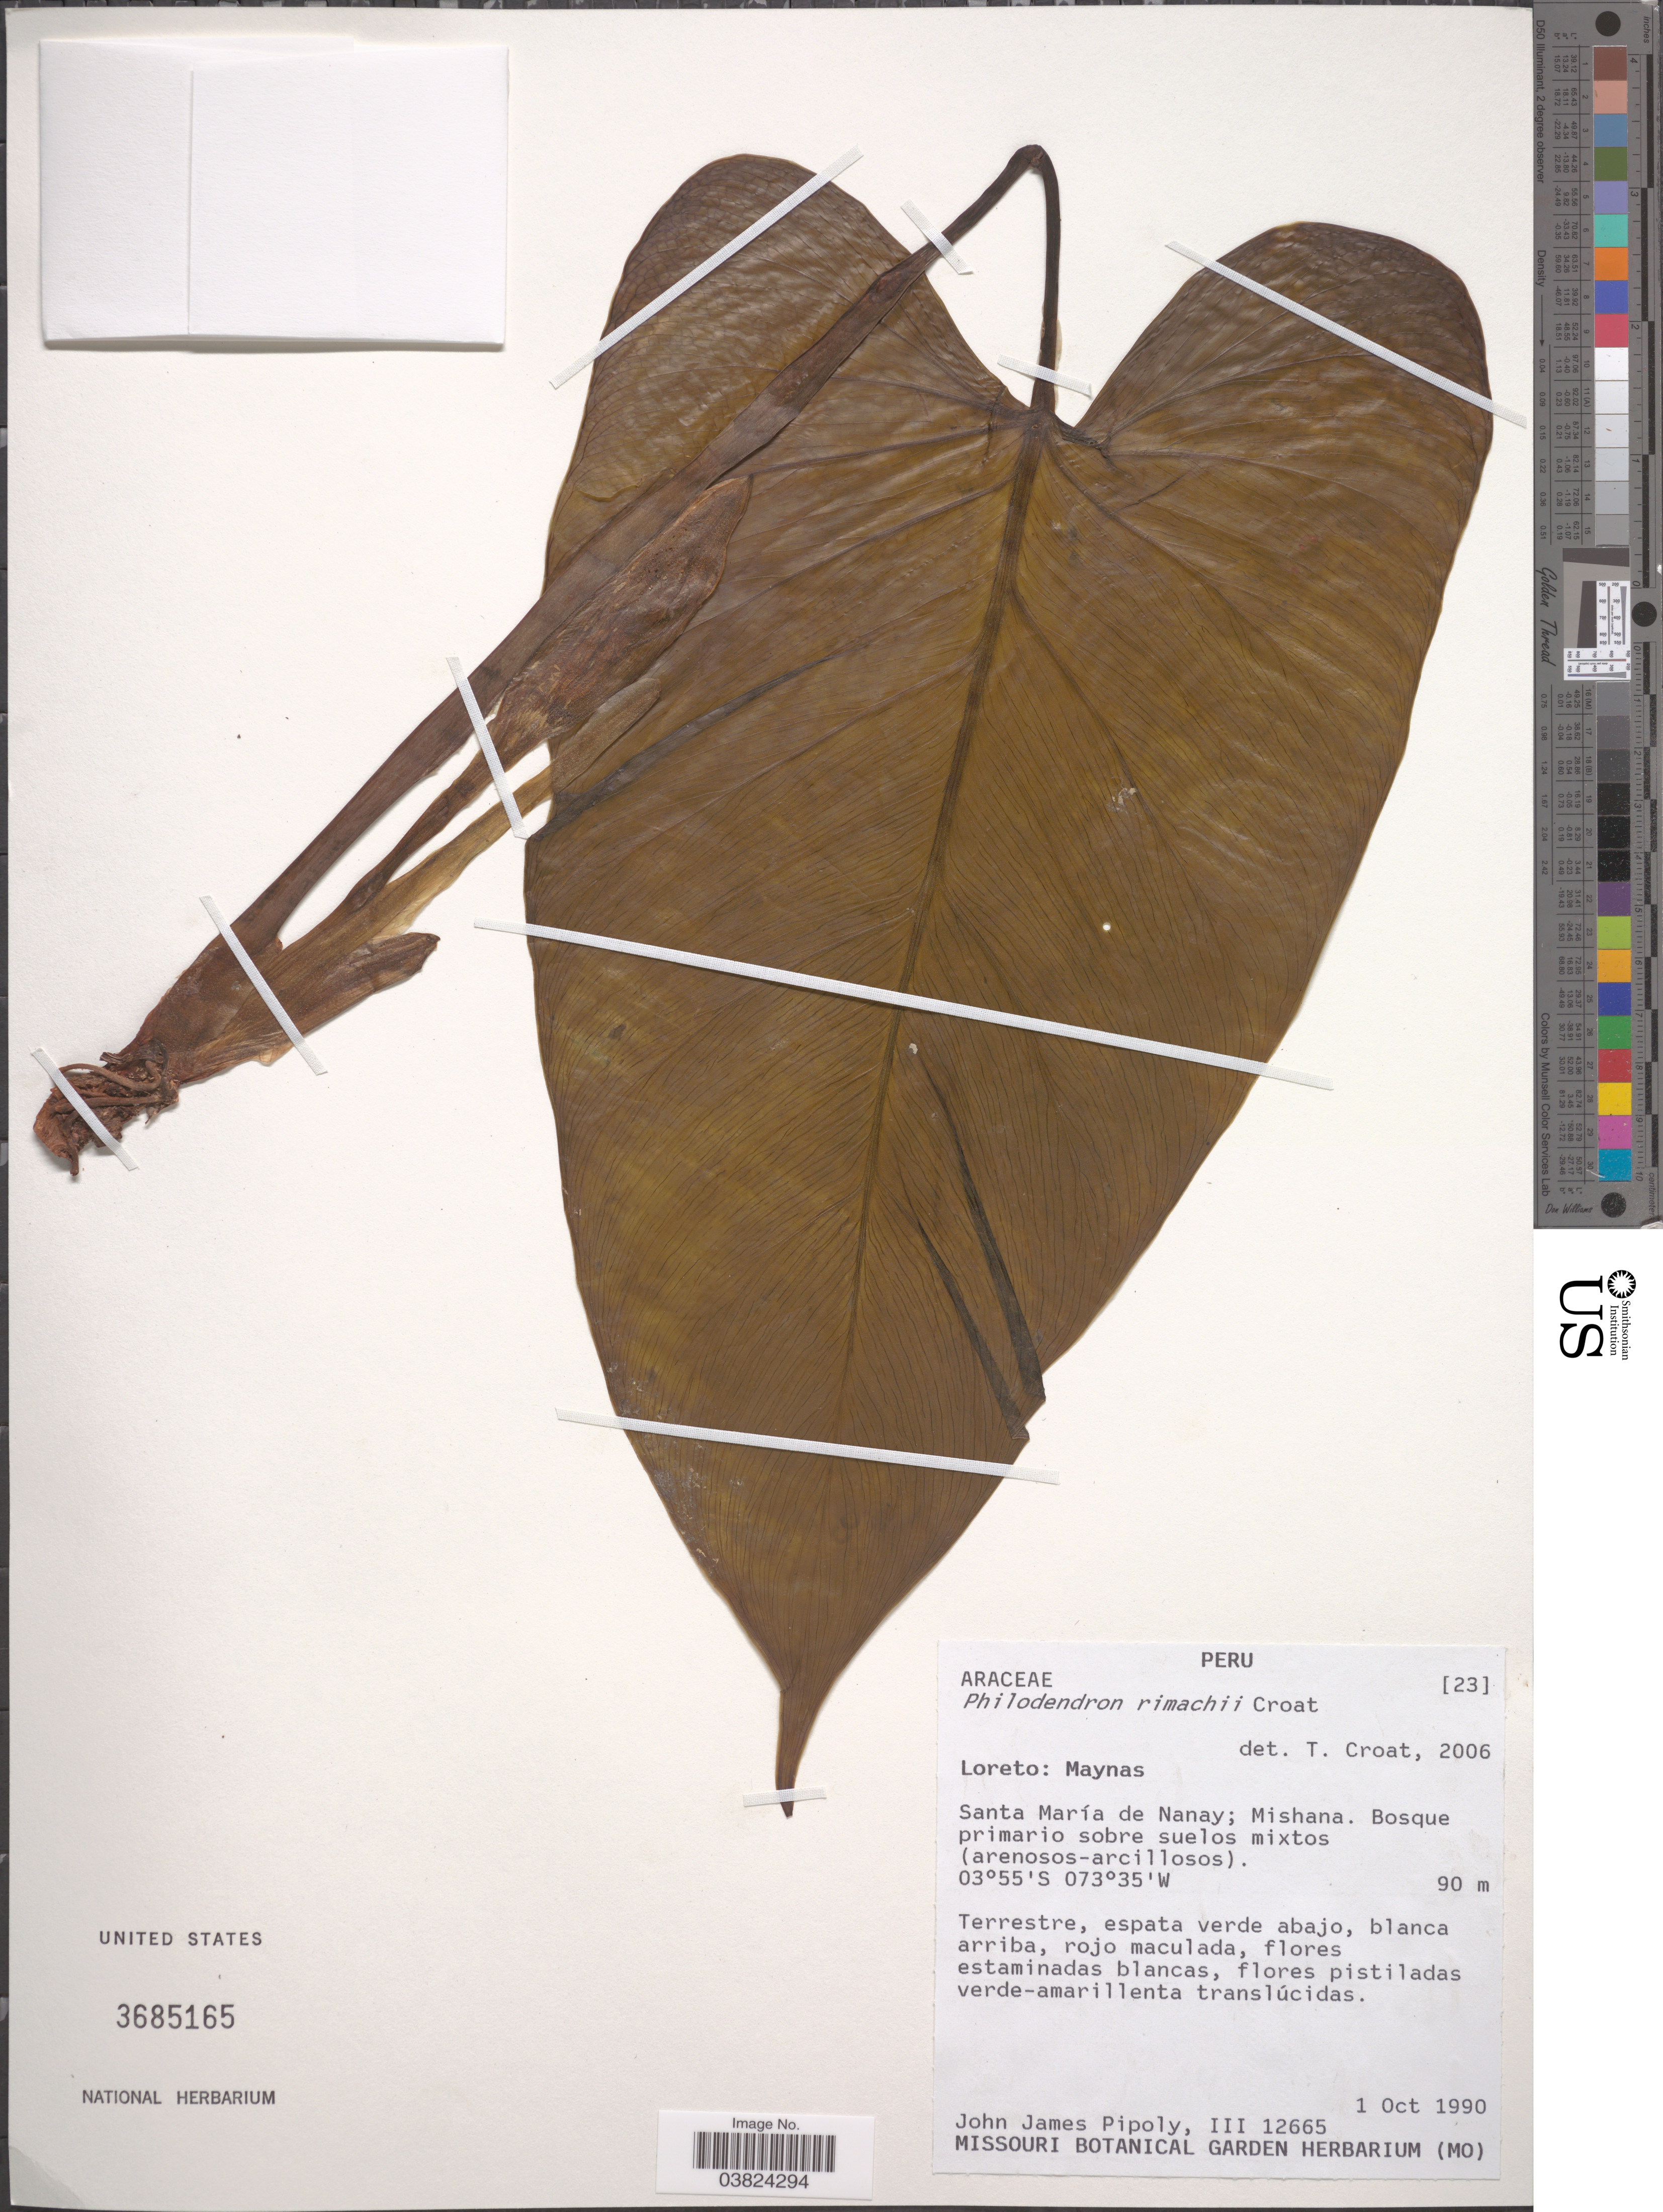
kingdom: Plantae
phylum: Tracheophyta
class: Liliopsida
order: Alismatales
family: Araceae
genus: Philodendron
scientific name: Philodendron rimachii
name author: Croat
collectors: J. J. Pipoly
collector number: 12665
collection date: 1990-10-01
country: Peru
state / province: Loreto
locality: Maynas. Santa María de Nanay; Mishana. Bosque primario sobre suelos mixtos (arenosos-arcillosos).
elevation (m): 90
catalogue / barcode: US 3685165